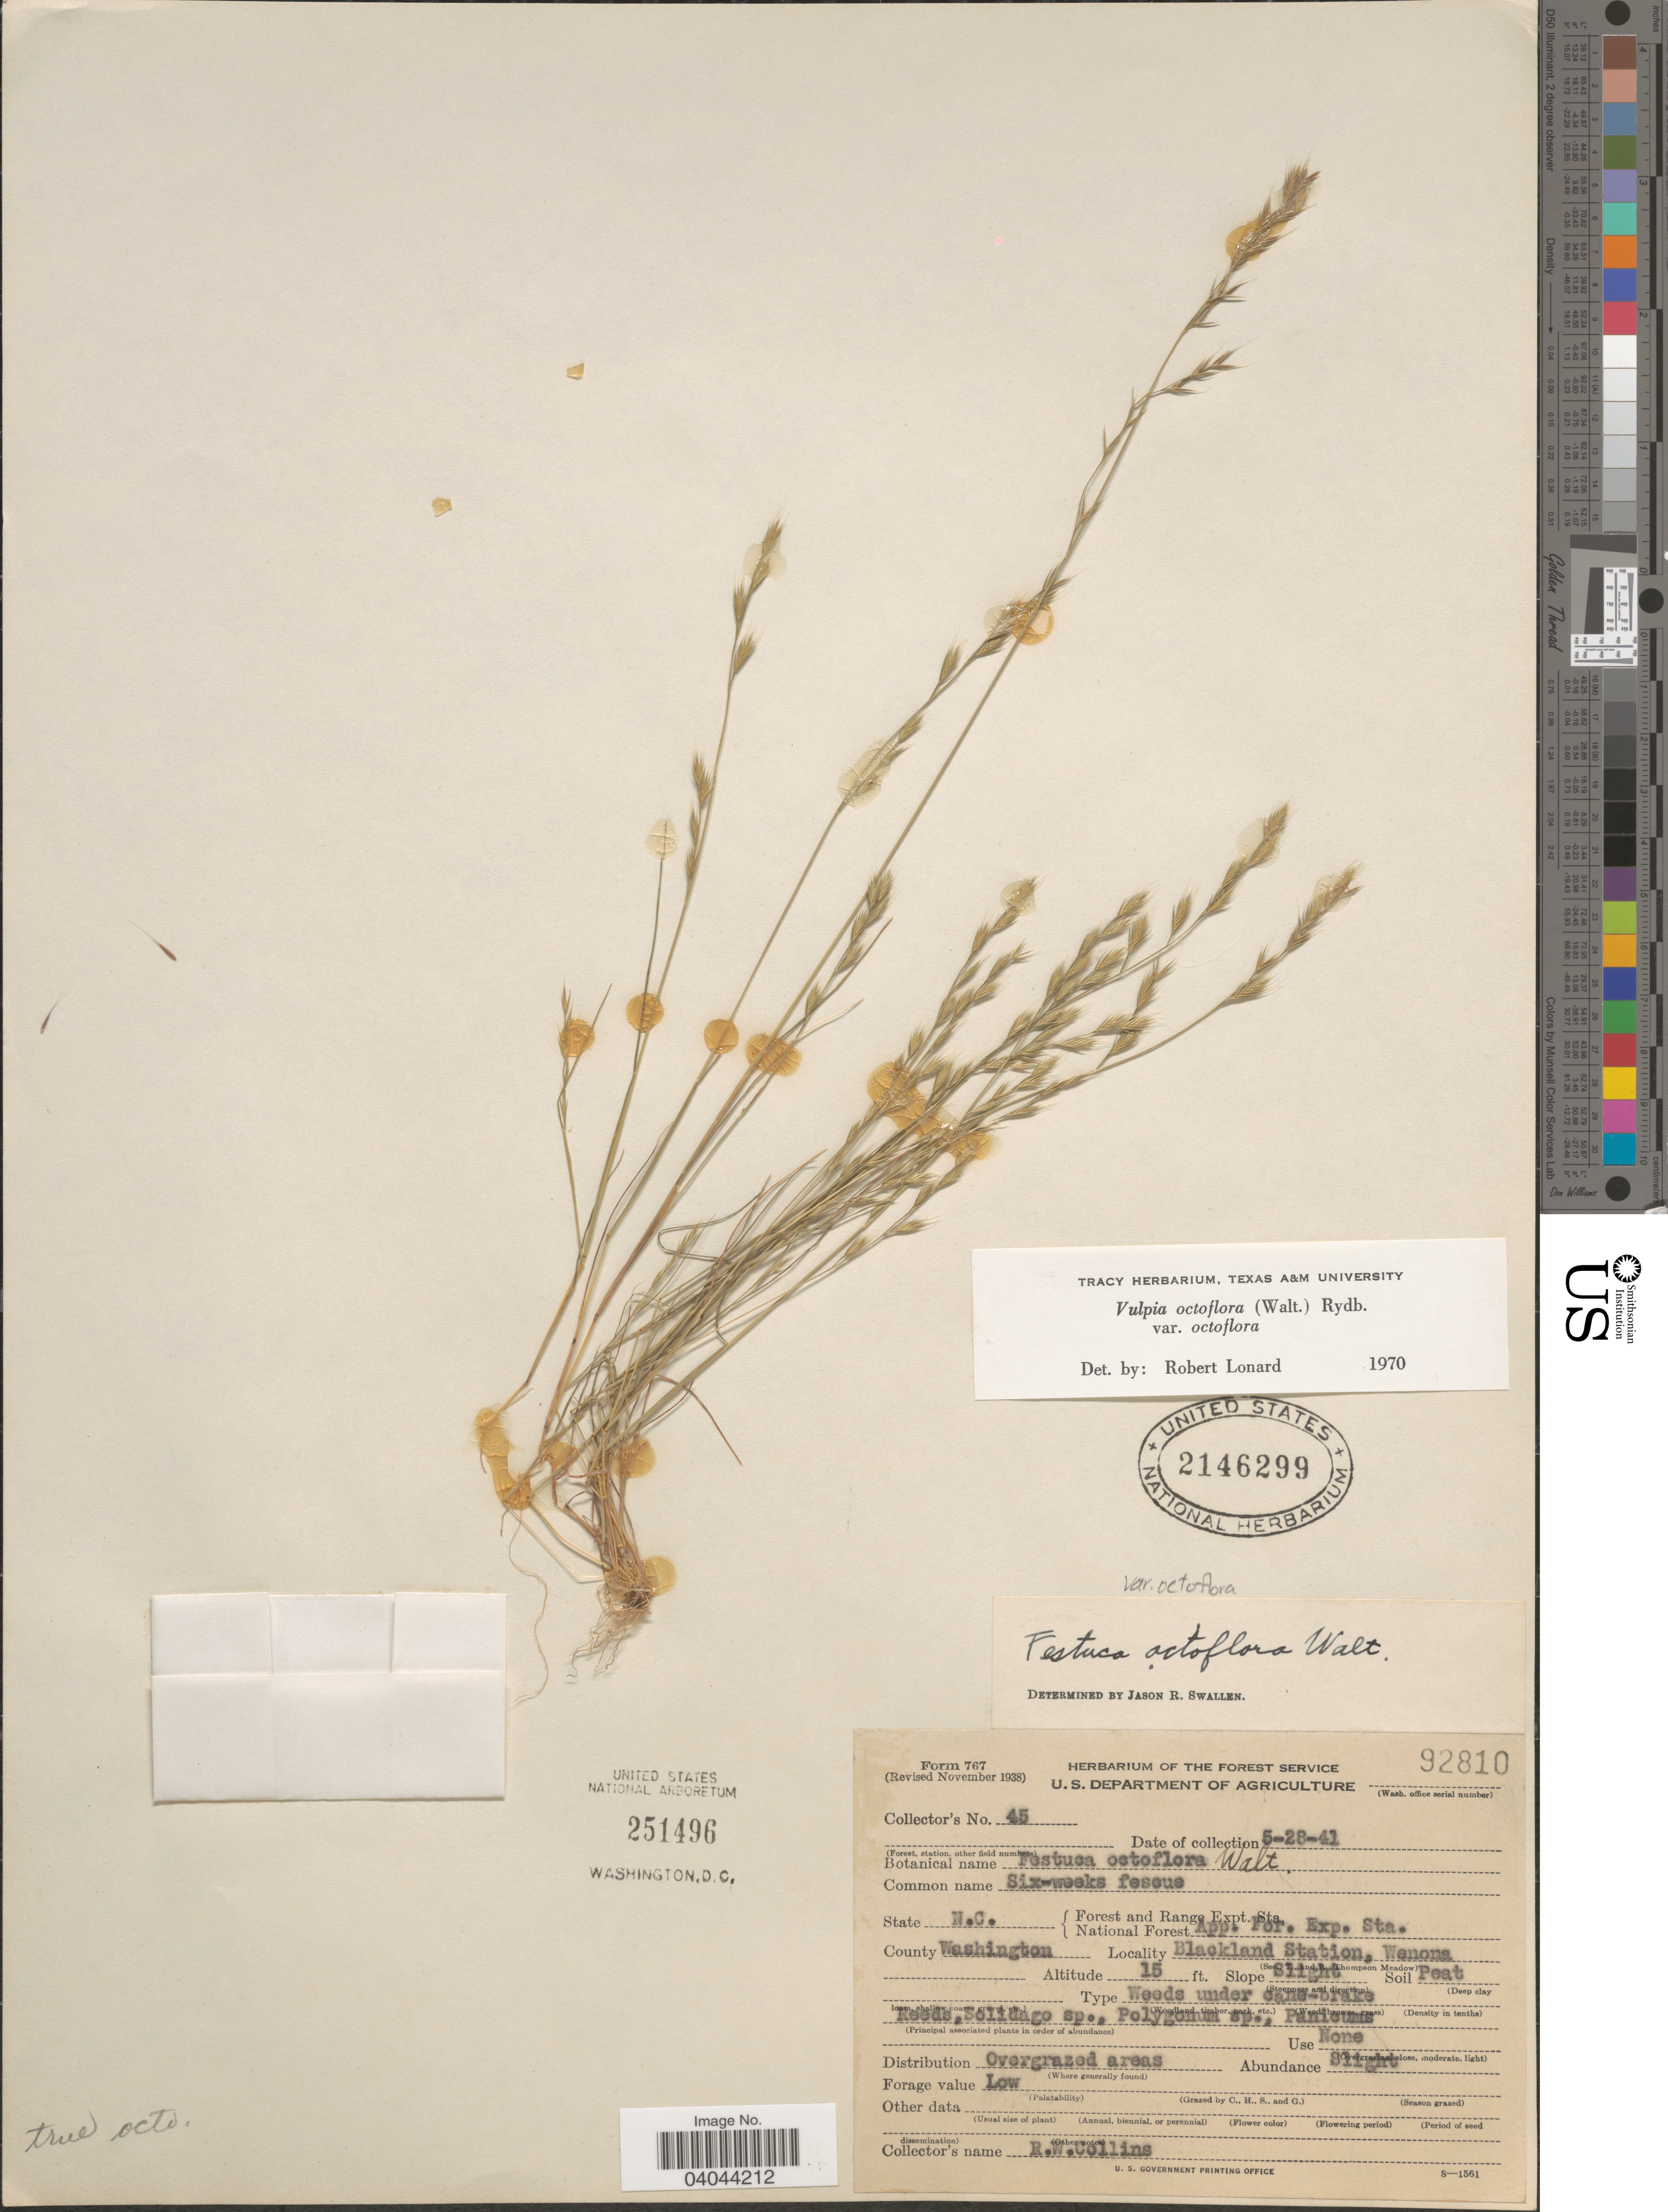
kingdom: Plantae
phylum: Tracheophyta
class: Liliopsida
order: Poales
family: Poaceae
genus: Festuca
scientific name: Festuca octoflora var. octoflora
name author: Walter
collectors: R. Collins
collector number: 45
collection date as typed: Transcribed d/m/y: 28/4/41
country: United States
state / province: North Carolina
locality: Forest and Range Expt. Sta. National Forest App. For. Exp. Sta. County Washington. Blackland Station, Wenona.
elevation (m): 5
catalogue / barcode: US 2146299